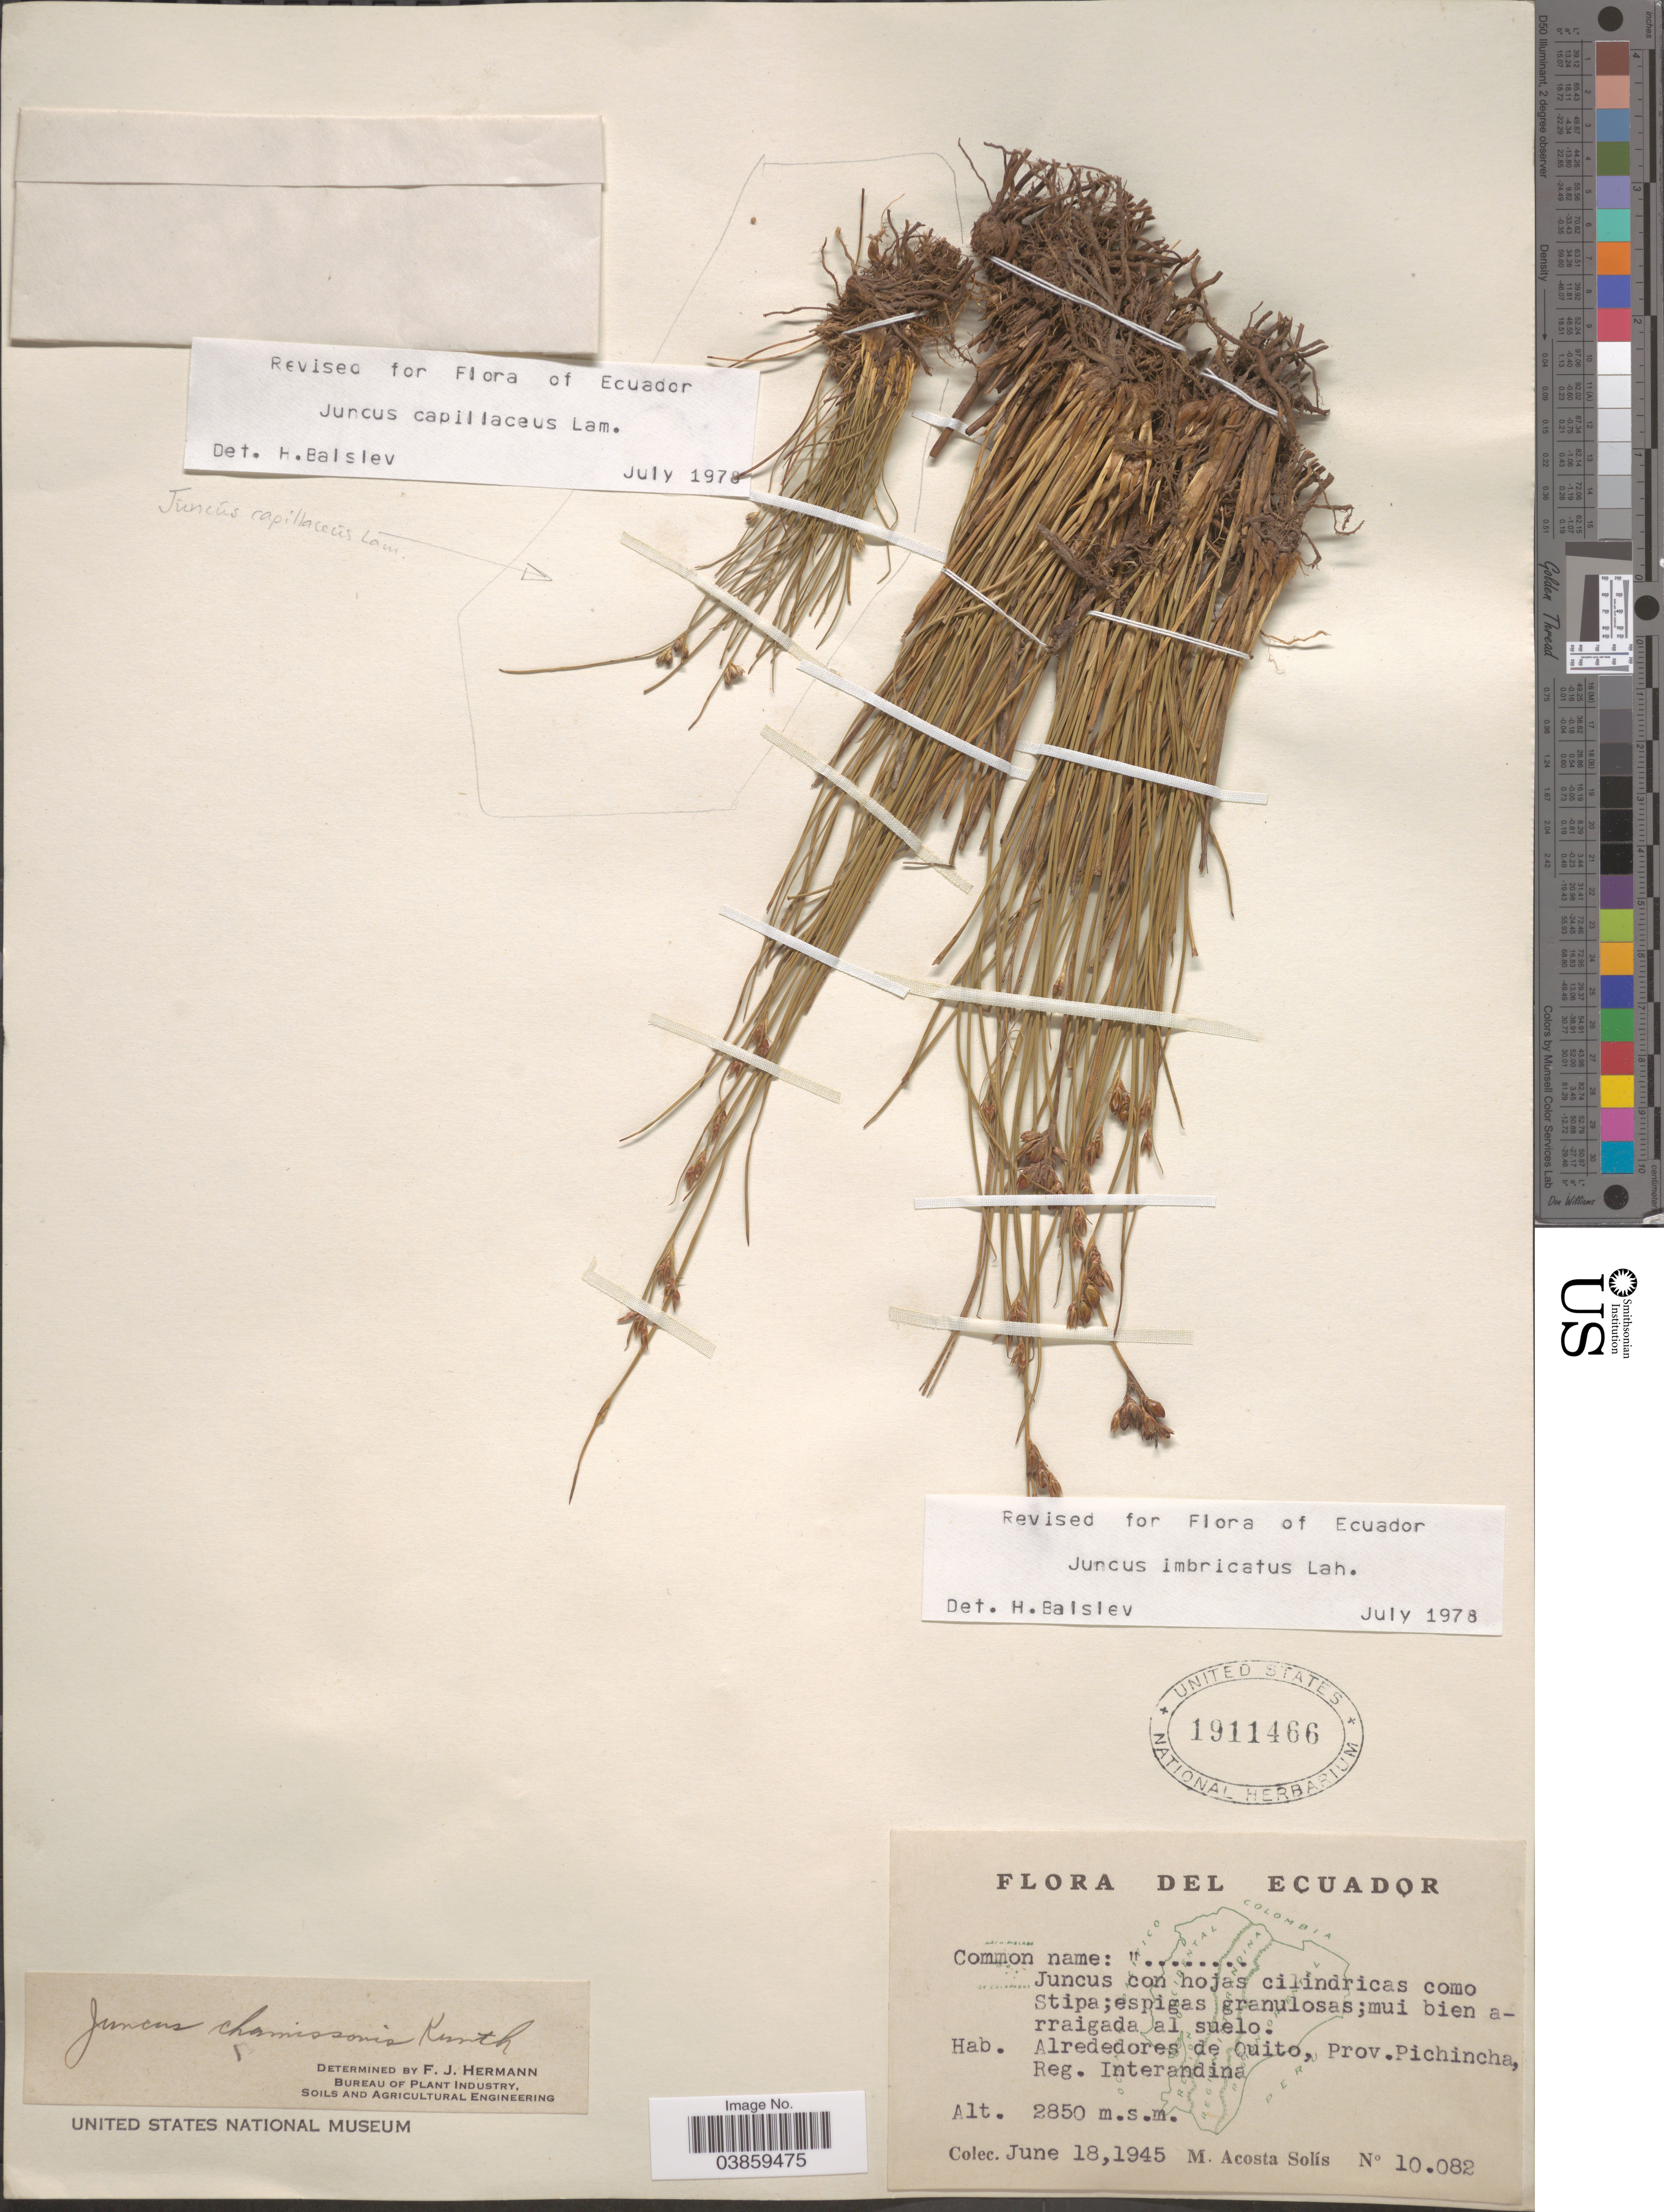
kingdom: Plantae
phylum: Tracheophyta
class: Liliopsida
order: Poales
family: Juncaceae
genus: Juncus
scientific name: Juncus imbricatus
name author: Laharpe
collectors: M. Acosta Solis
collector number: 10082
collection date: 1945-06-18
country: Ecuador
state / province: Pichincha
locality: Alrededores de Quito, Reg. Interandina.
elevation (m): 2850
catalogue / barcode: US 1911466